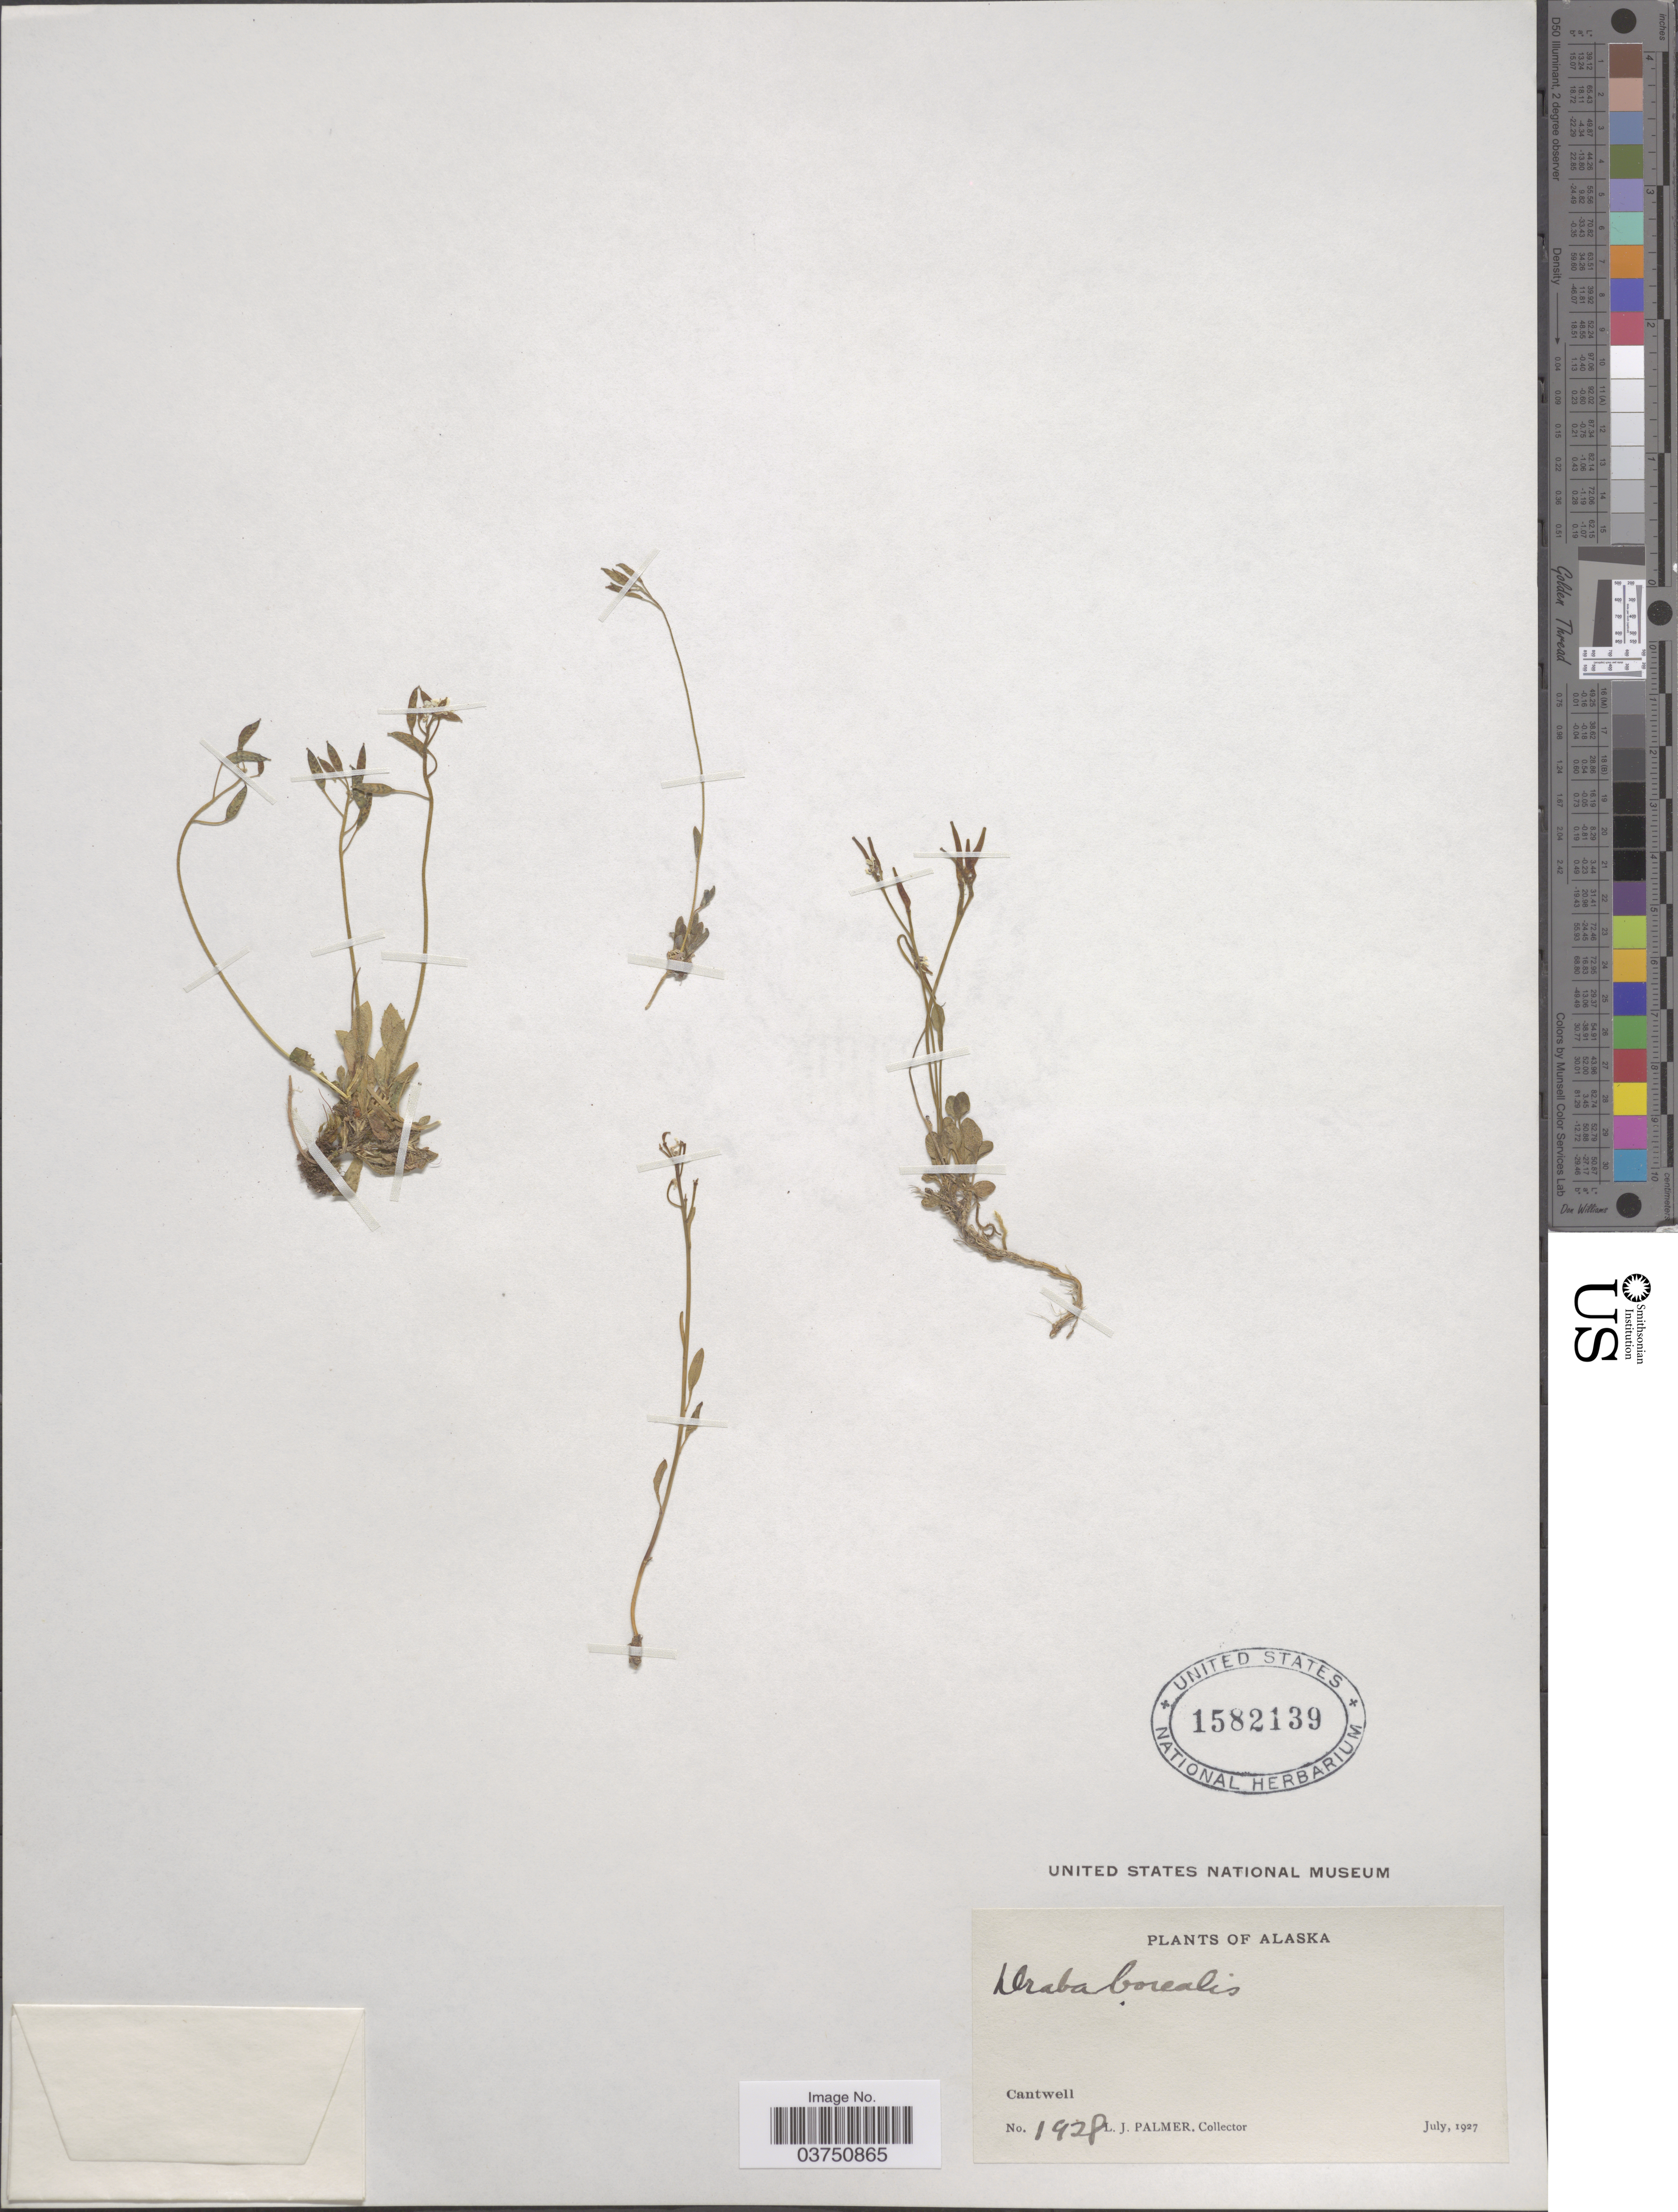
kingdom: Plantae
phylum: Tracheophyta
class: Magnoliopsida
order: Brassicales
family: Brassicaceae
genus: Draba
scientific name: Draba borealis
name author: DC.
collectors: L. J. Palmer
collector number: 1928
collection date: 1927-07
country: United States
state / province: Alaska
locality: Cantwell.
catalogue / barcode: US 1582139